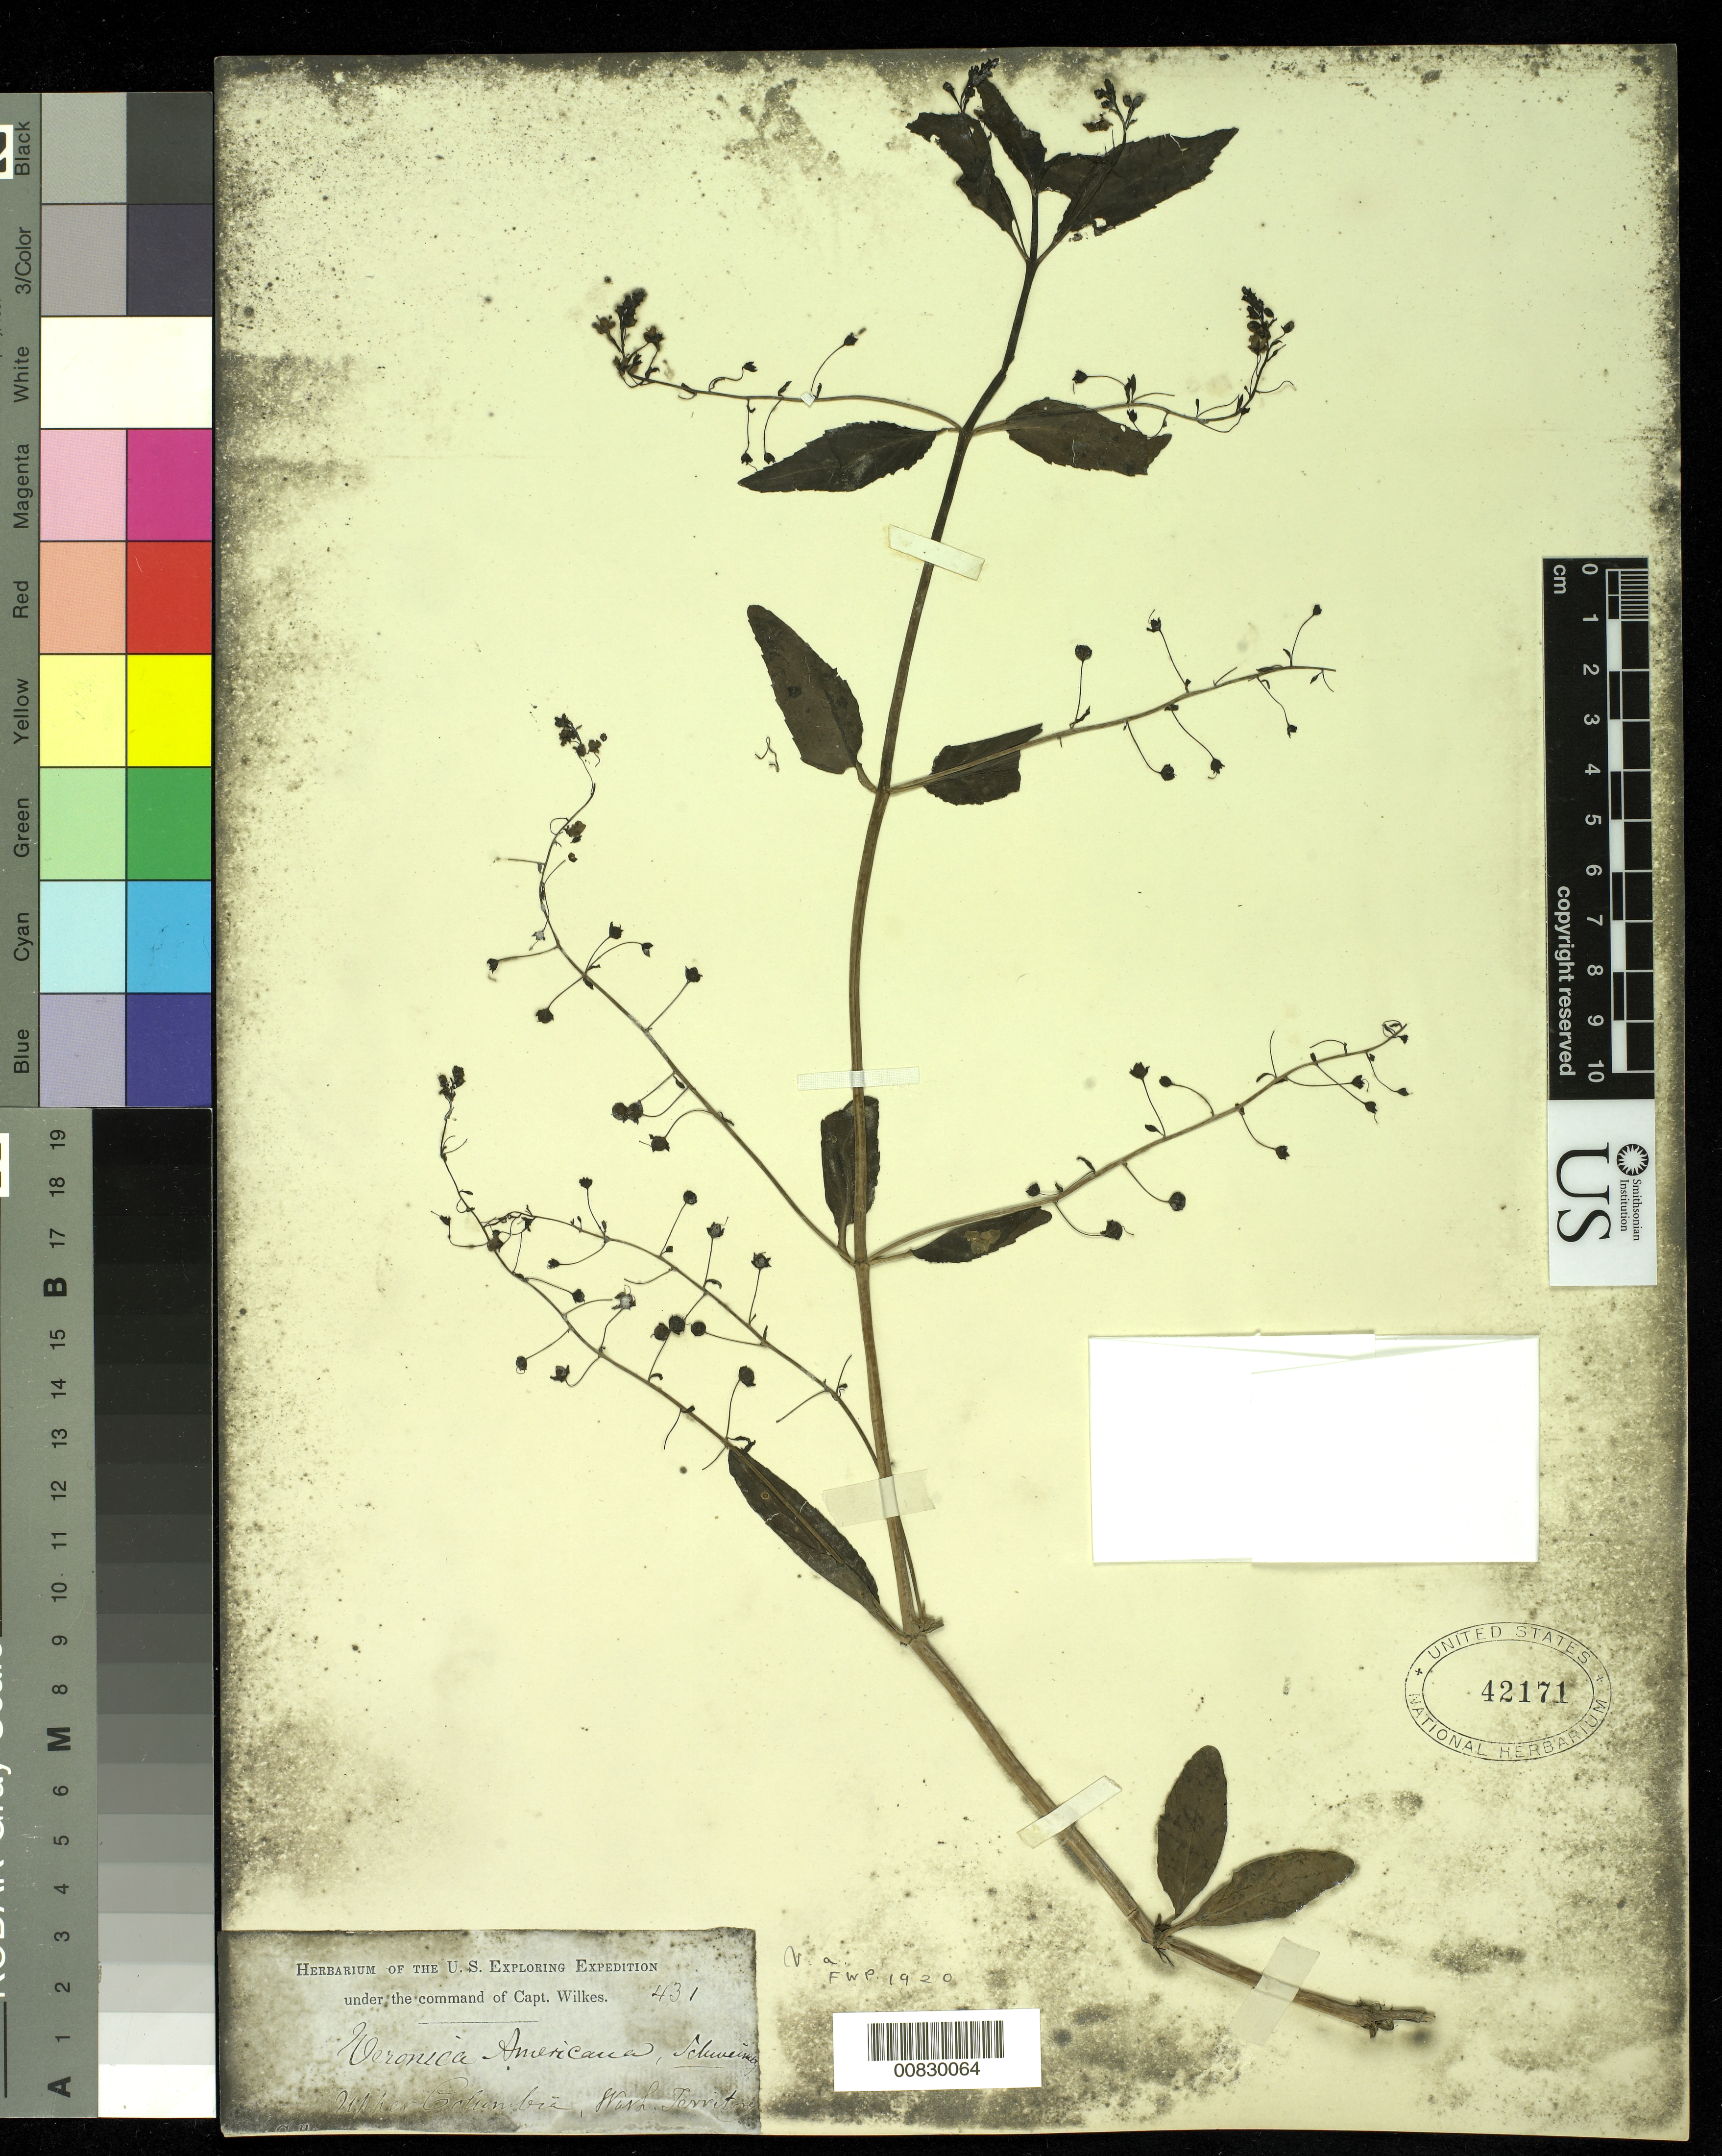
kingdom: Plantae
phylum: Tracheophyta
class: Magnoliopsida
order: Lamiales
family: Plantaginaceae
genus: Veronica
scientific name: Veronica americana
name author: Schwein. ex Benth.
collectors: Wilkes Explor. Exped.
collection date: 1838/1842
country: United States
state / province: Washington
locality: Upper Columbia, Wash. Territory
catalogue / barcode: US 42171